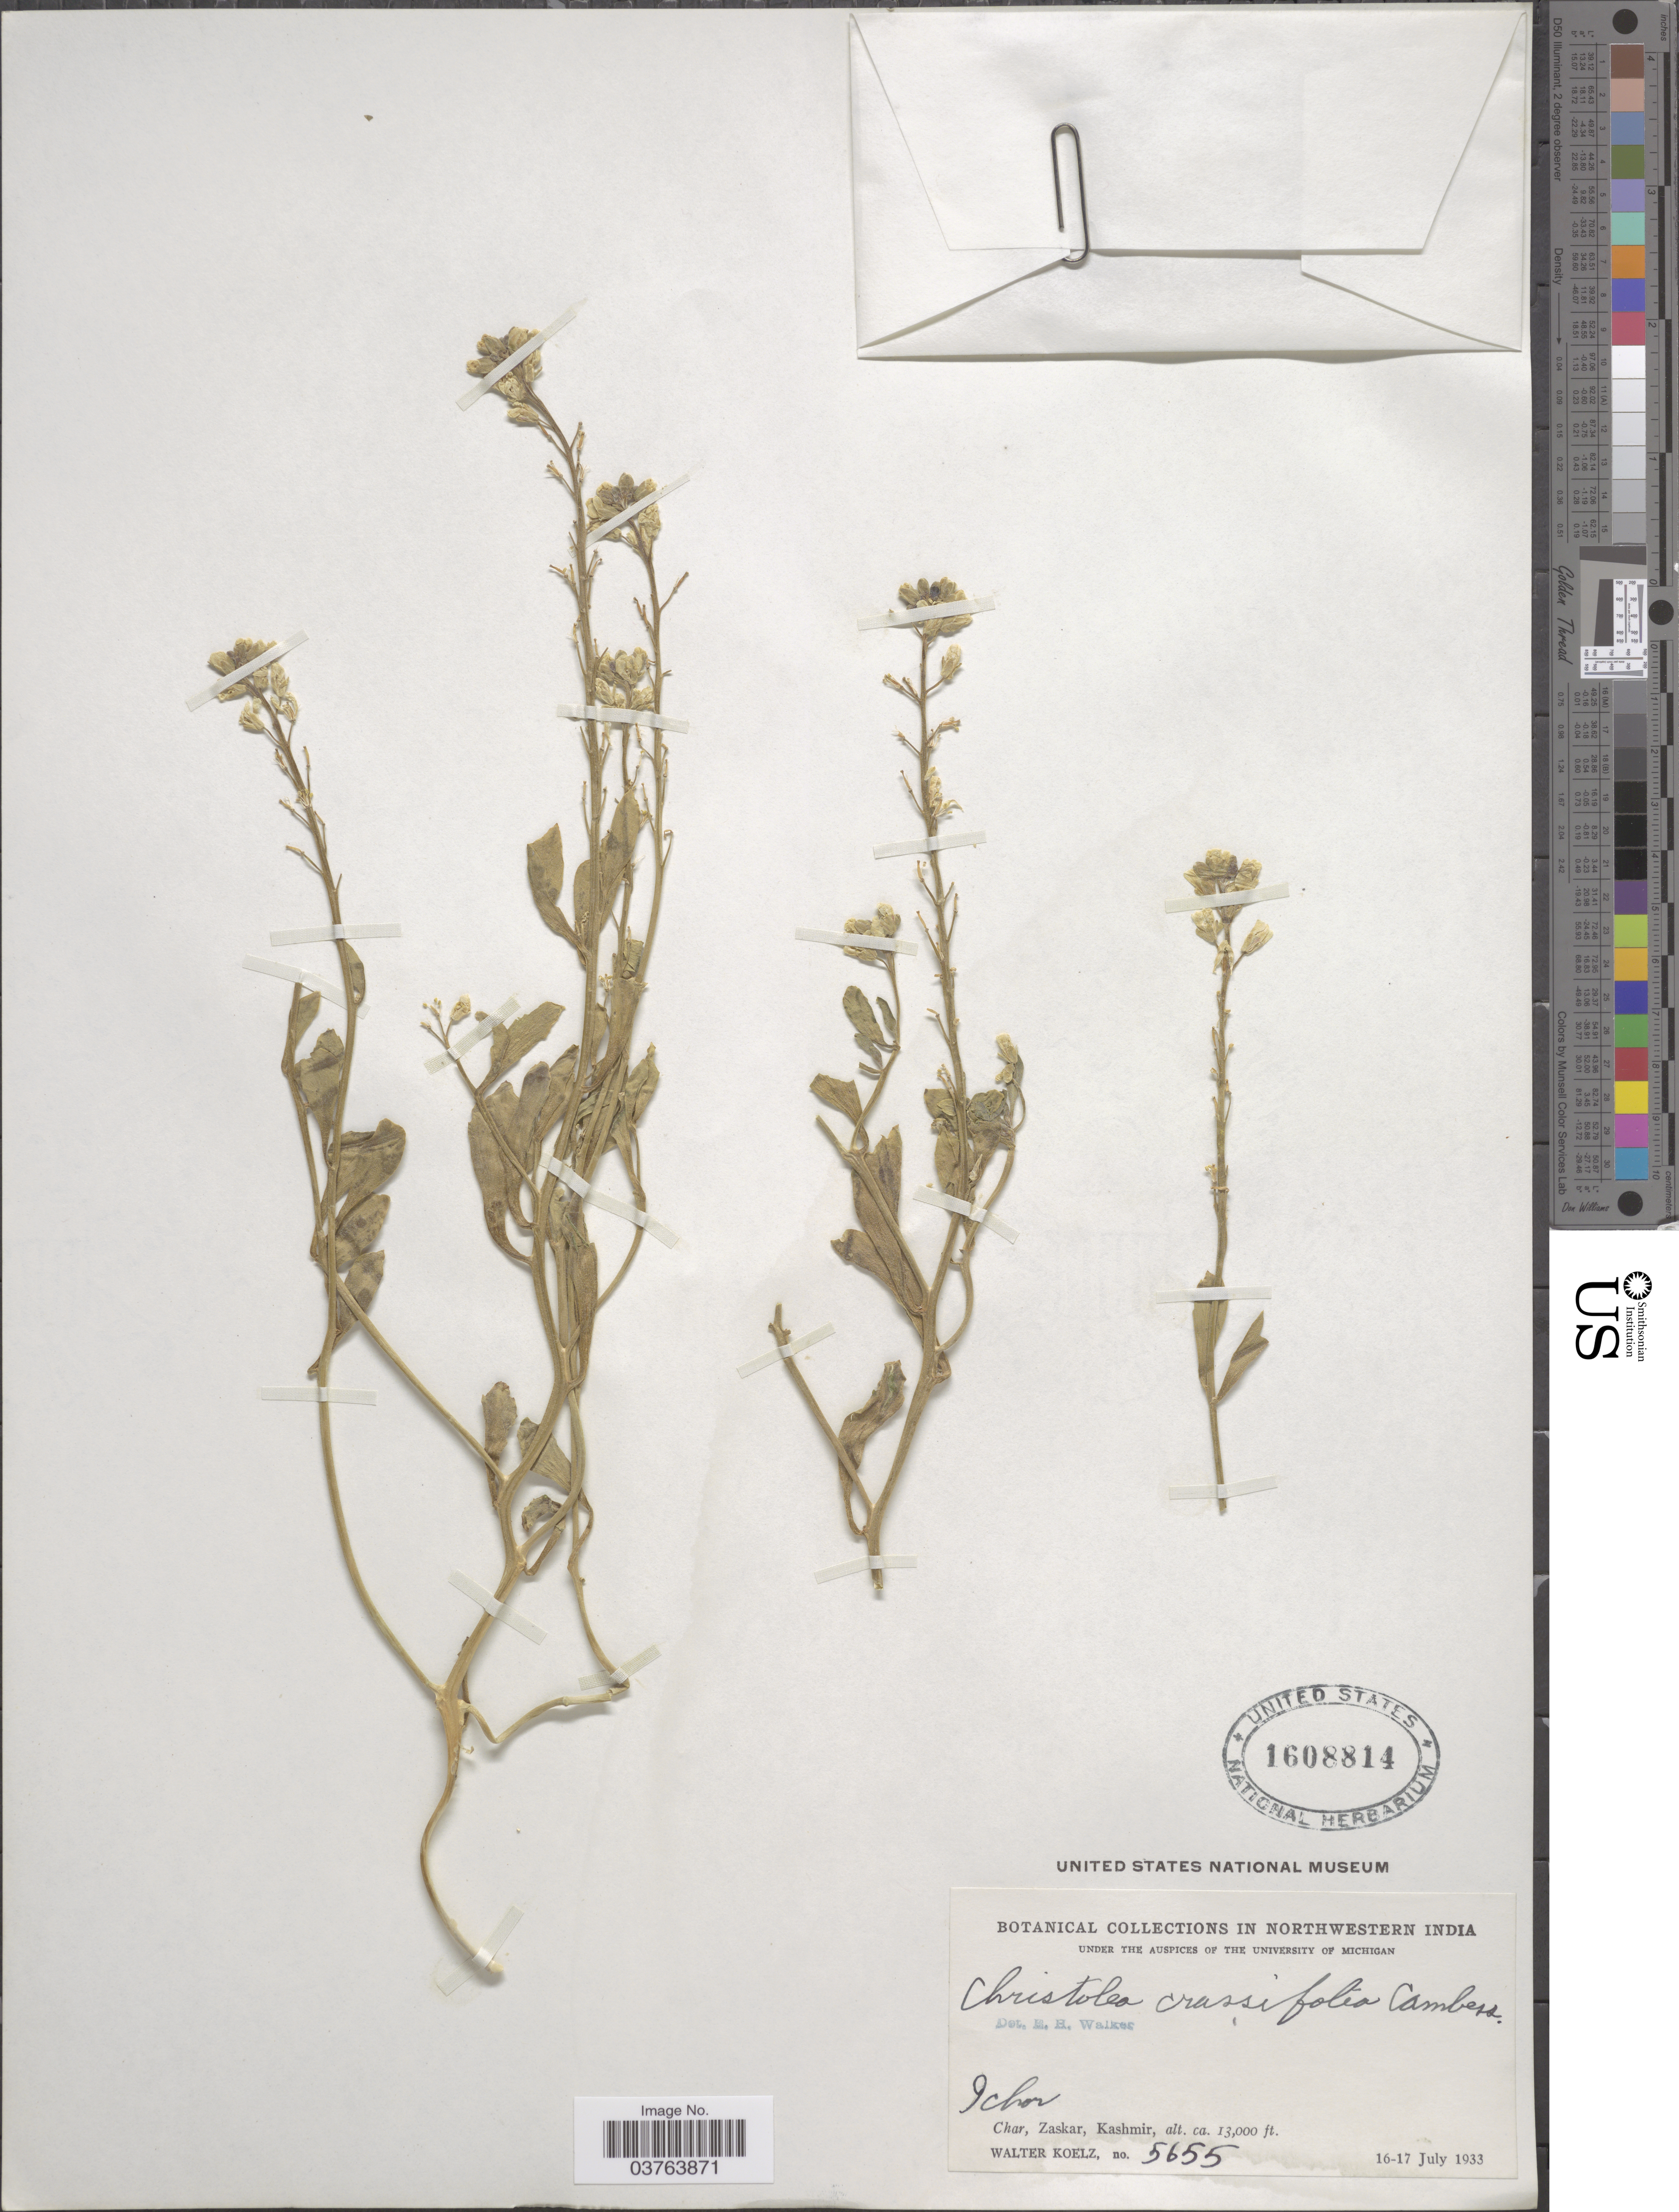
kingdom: Plantae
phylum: Tracheophyta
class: Magnoliopsida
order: Brassicales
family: Brassicaceae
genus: Christolea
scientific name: Christolea crassifolia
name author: Cambess.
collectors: W. N. Koelz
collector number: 5655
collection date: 1933-07-16/1933-07-17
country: India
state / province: Jammu and Kashmir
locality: Northwestern India. Ichor. Char, Zaskar, Kashmir.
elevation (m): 3962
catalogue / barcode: US 1608814